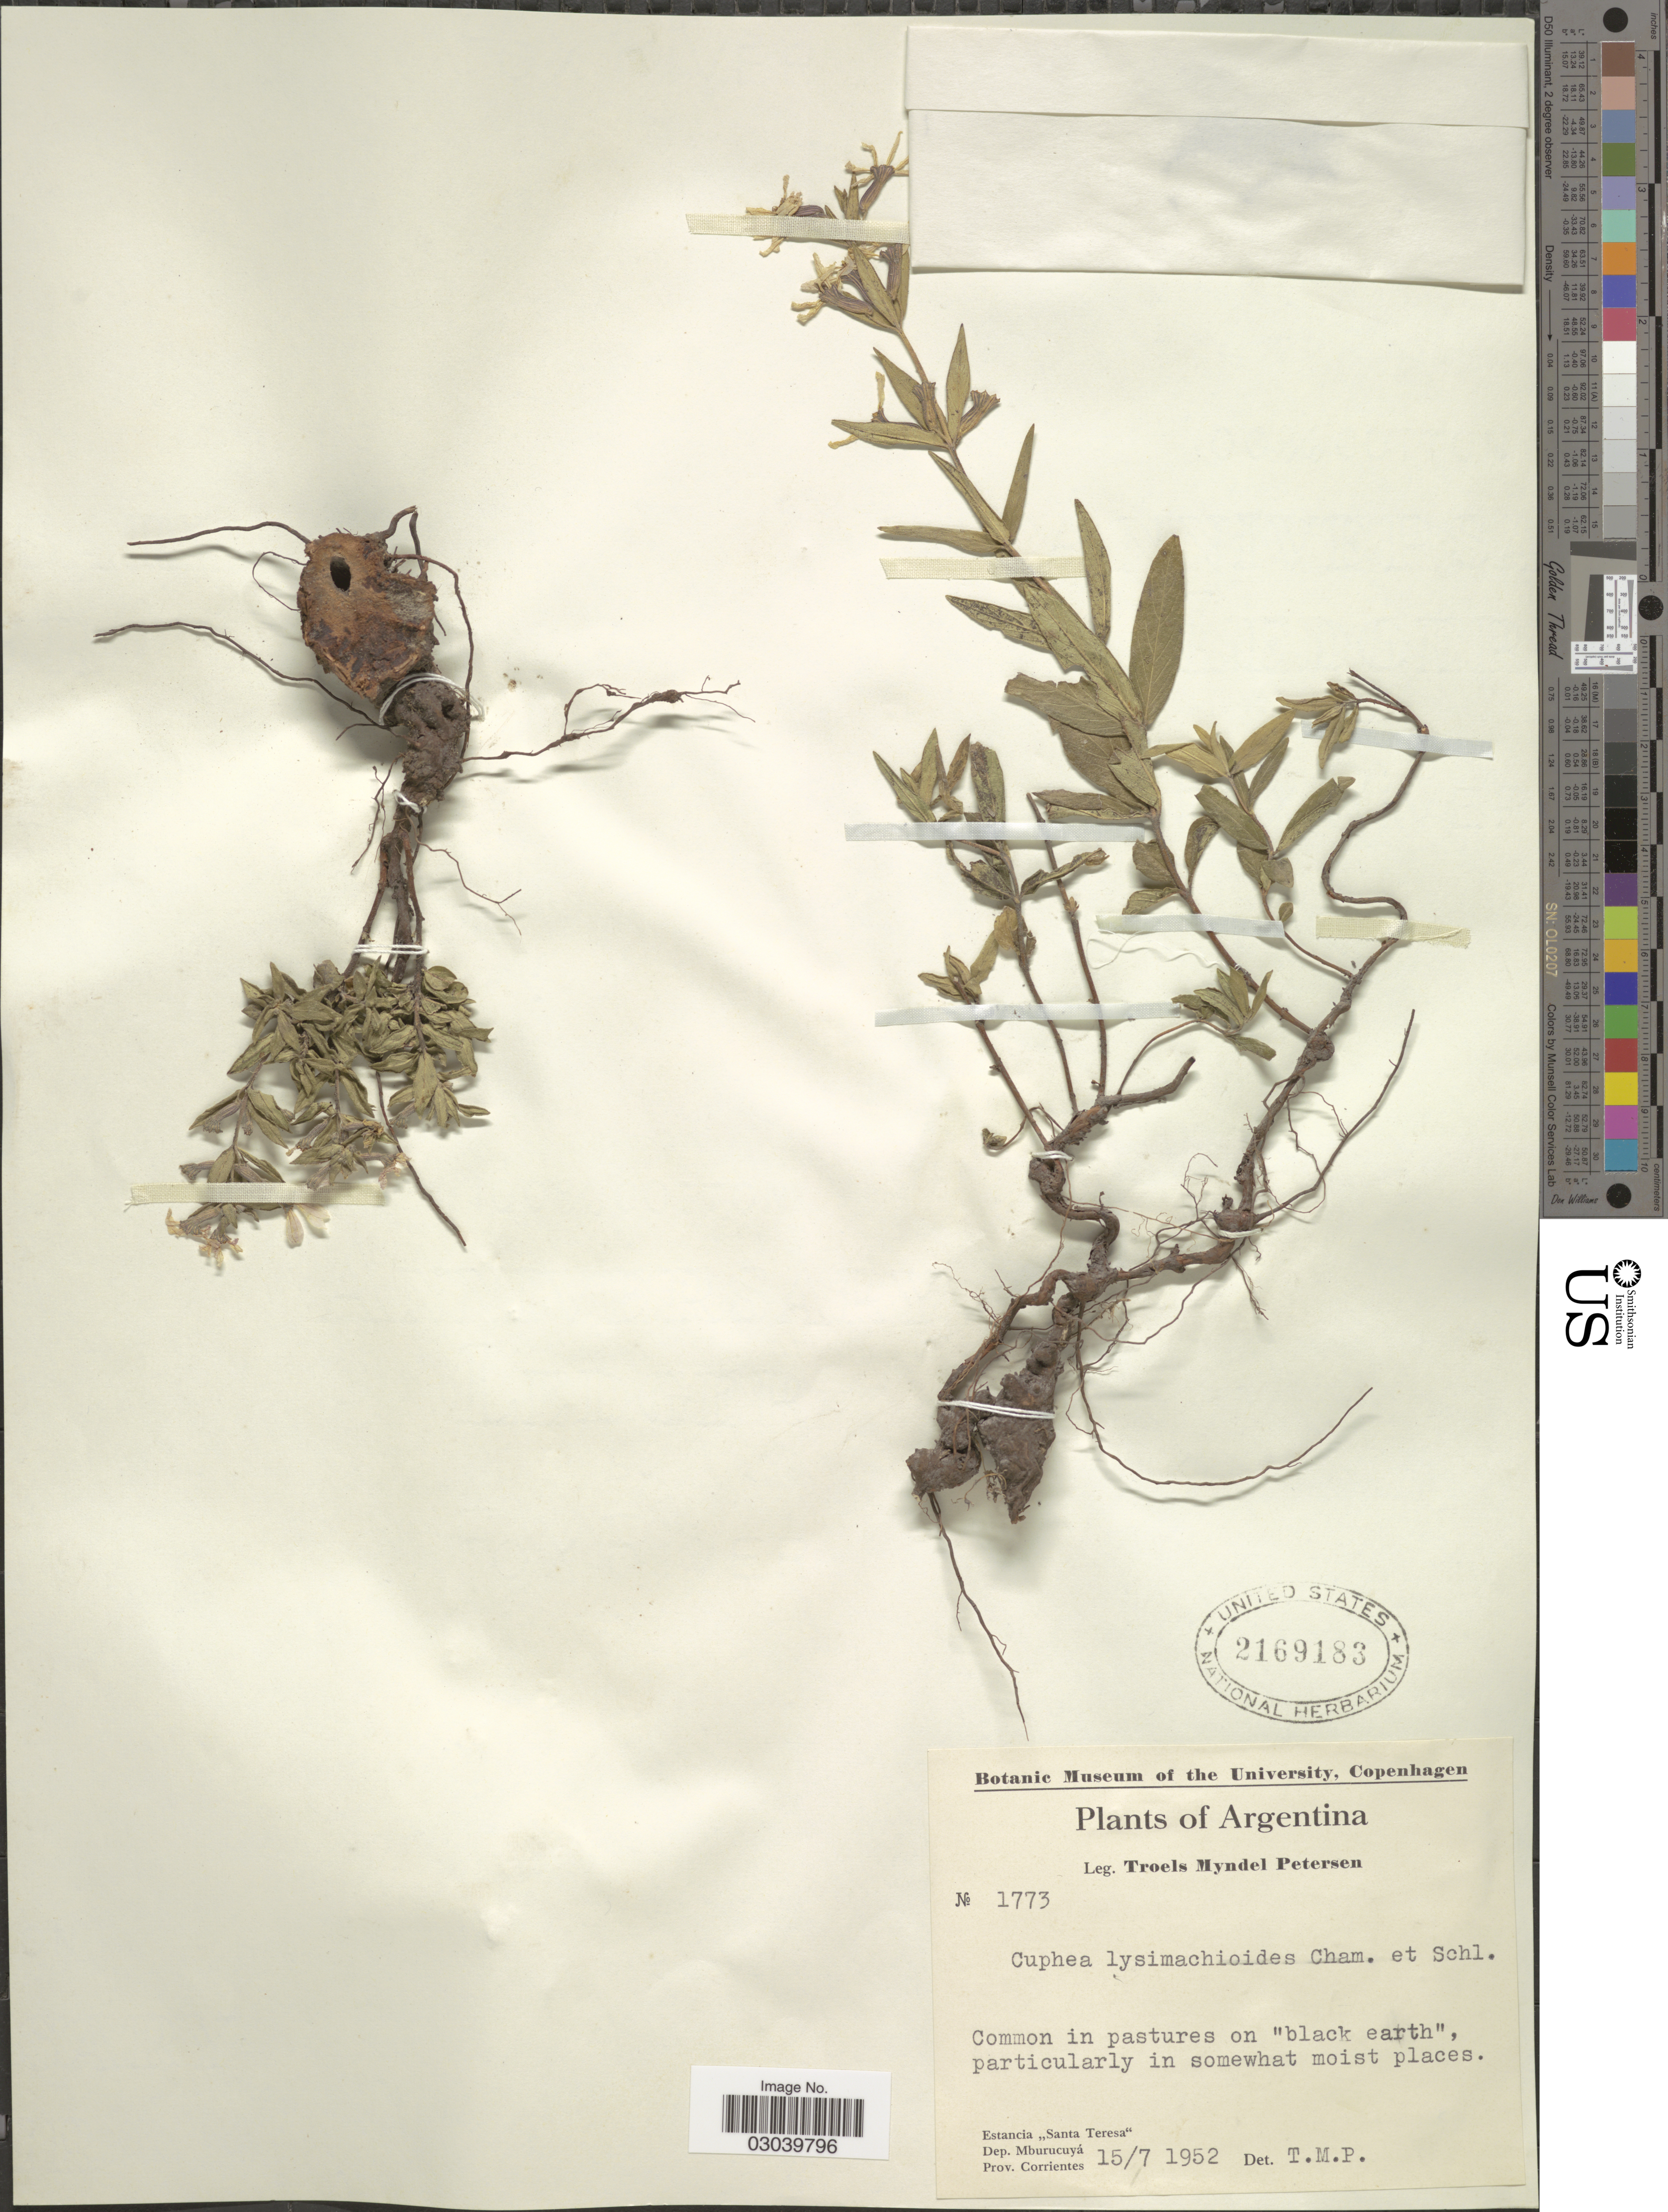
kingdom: Plantae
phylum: Tracheophyta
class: Magnoliopsida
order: Myrtales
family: Lythraceae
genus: Cuphea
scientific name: Cuphea lysimachioides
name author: Cham. & Schltdl.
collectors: T. Pederson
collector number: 1773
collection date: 1952-07-15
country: Argentina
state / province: Corrientes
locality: Estancia "Santa Teresa". Dep. Mburucuyá.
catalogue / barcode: US 2169183